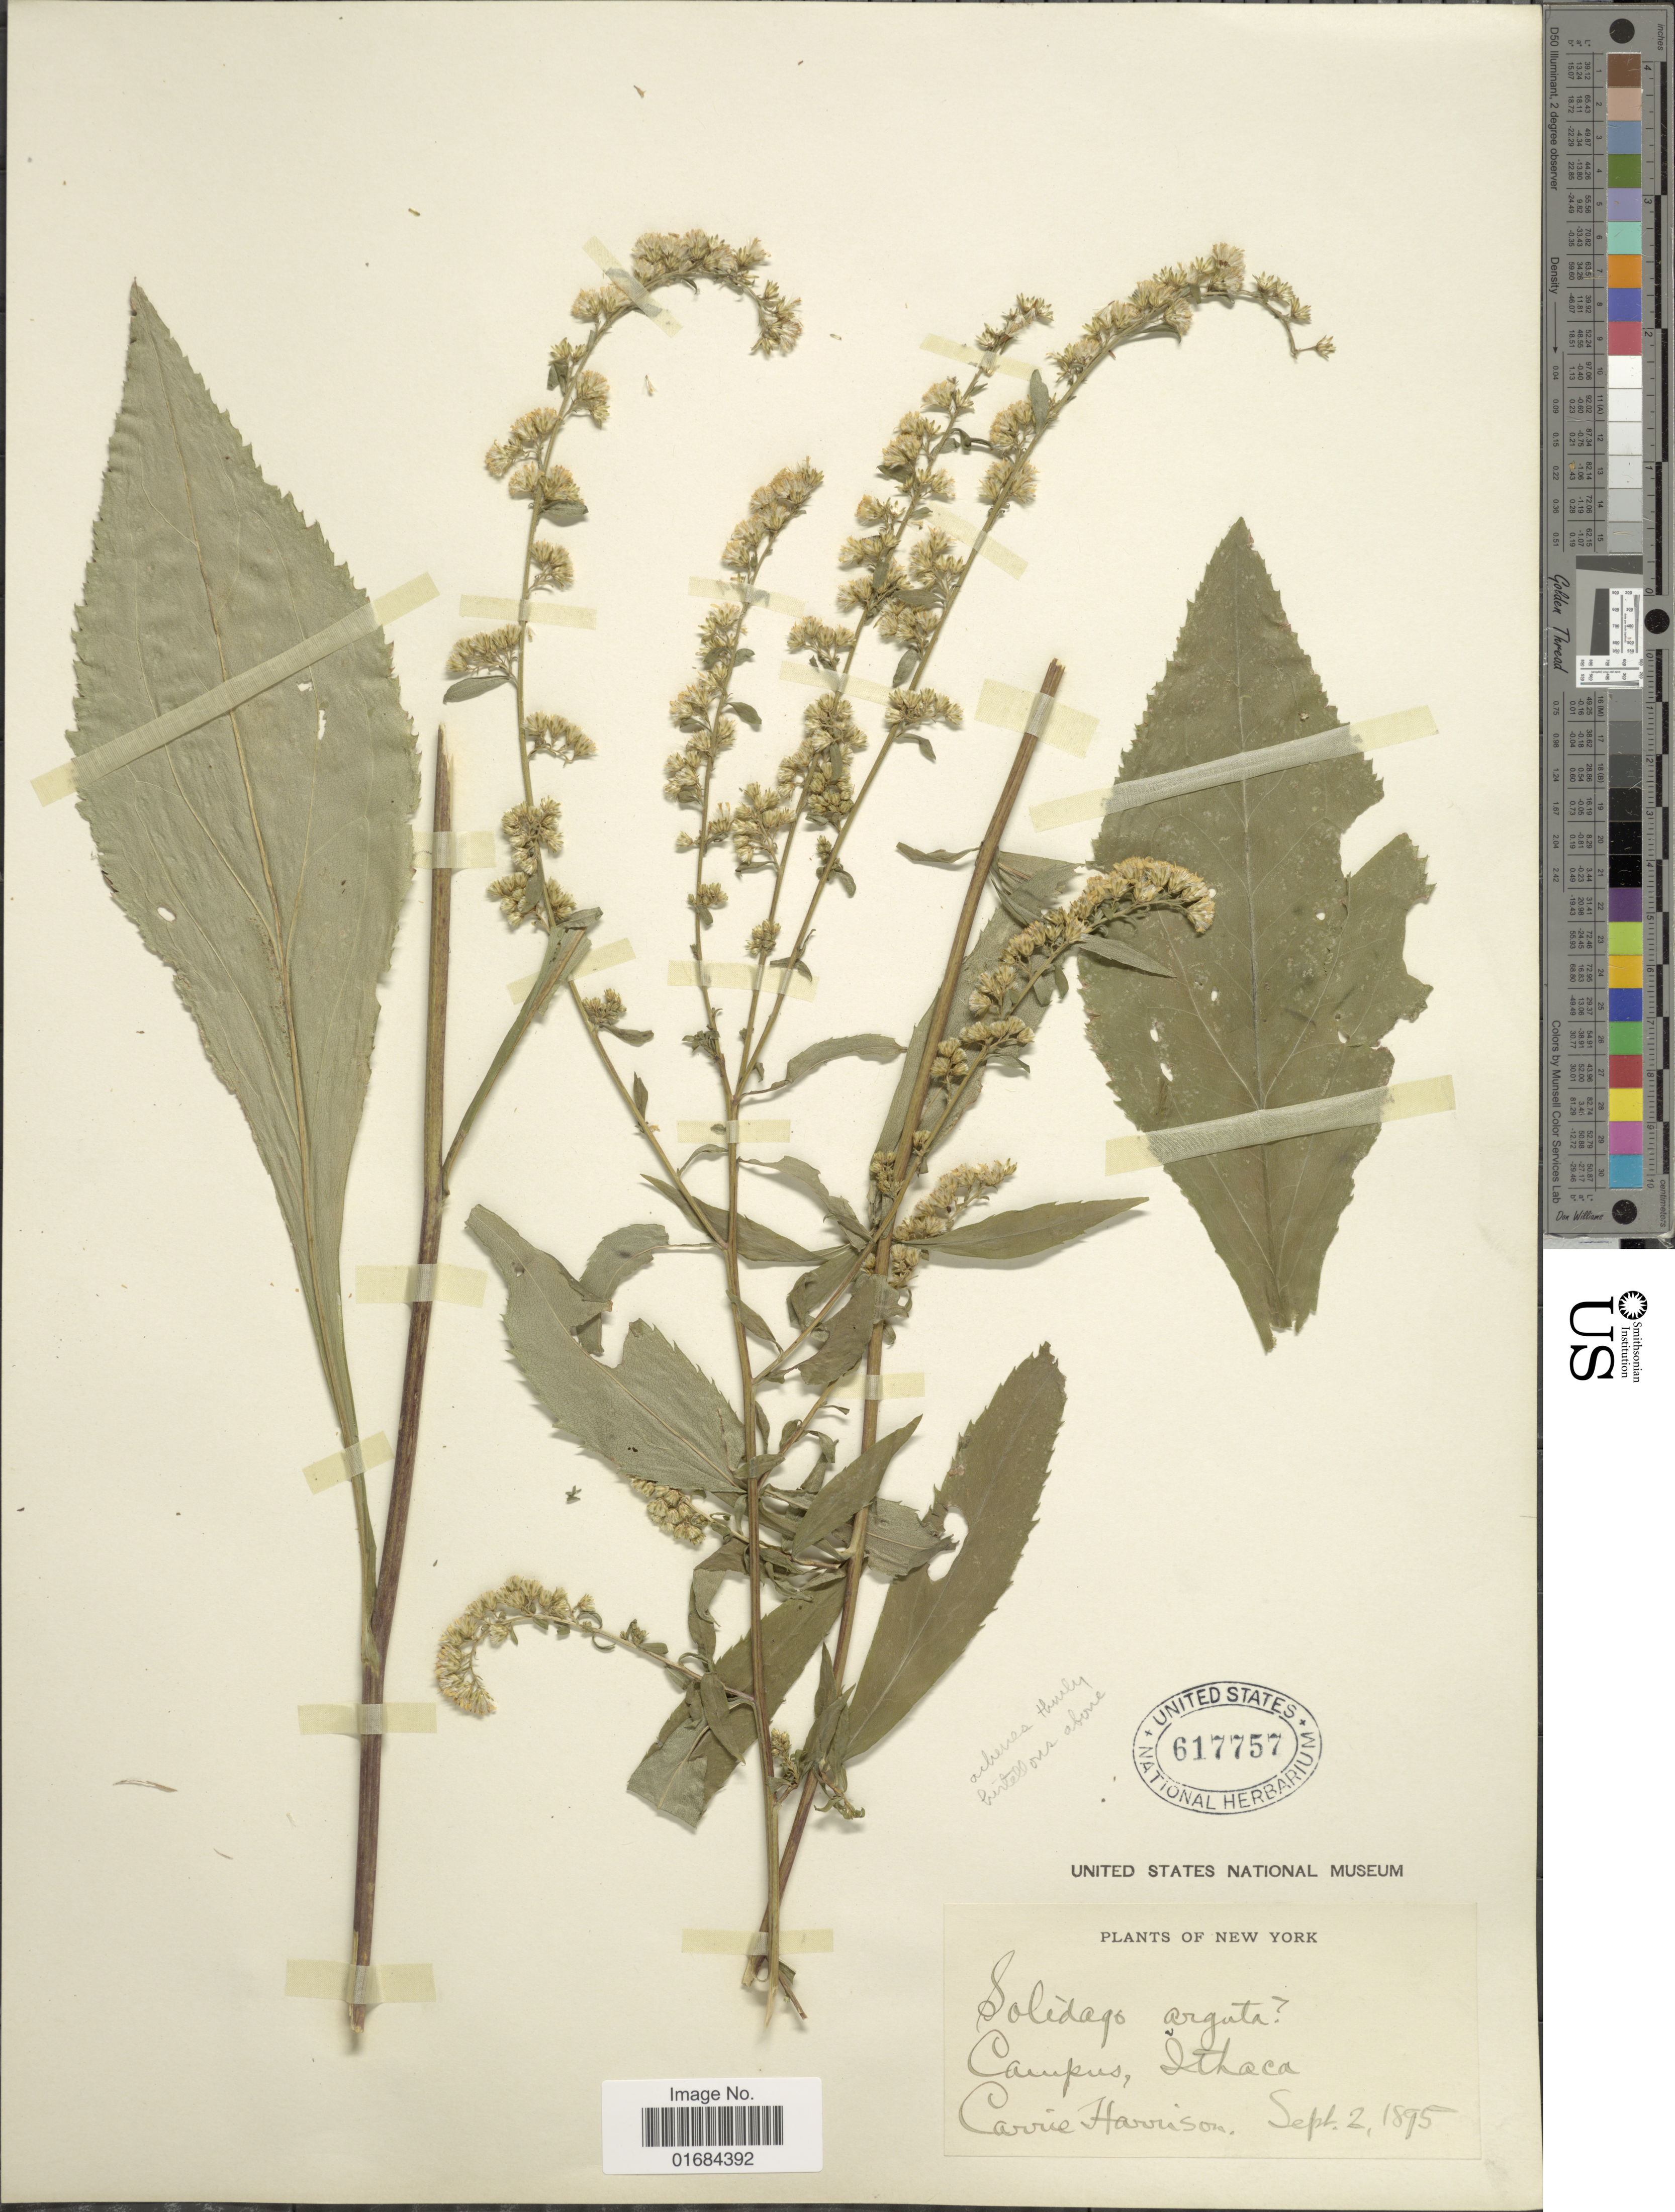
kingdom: Plantae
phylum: Tracheophyta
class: Magnoliopsida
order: Asterales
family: Asteraceae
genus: Solidago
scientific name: Solidago arguta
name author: Aiton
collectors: C. Harrison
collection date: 1895-09-02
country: United States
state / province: New York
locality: Campus, Ithaca.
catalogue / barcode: US 617757